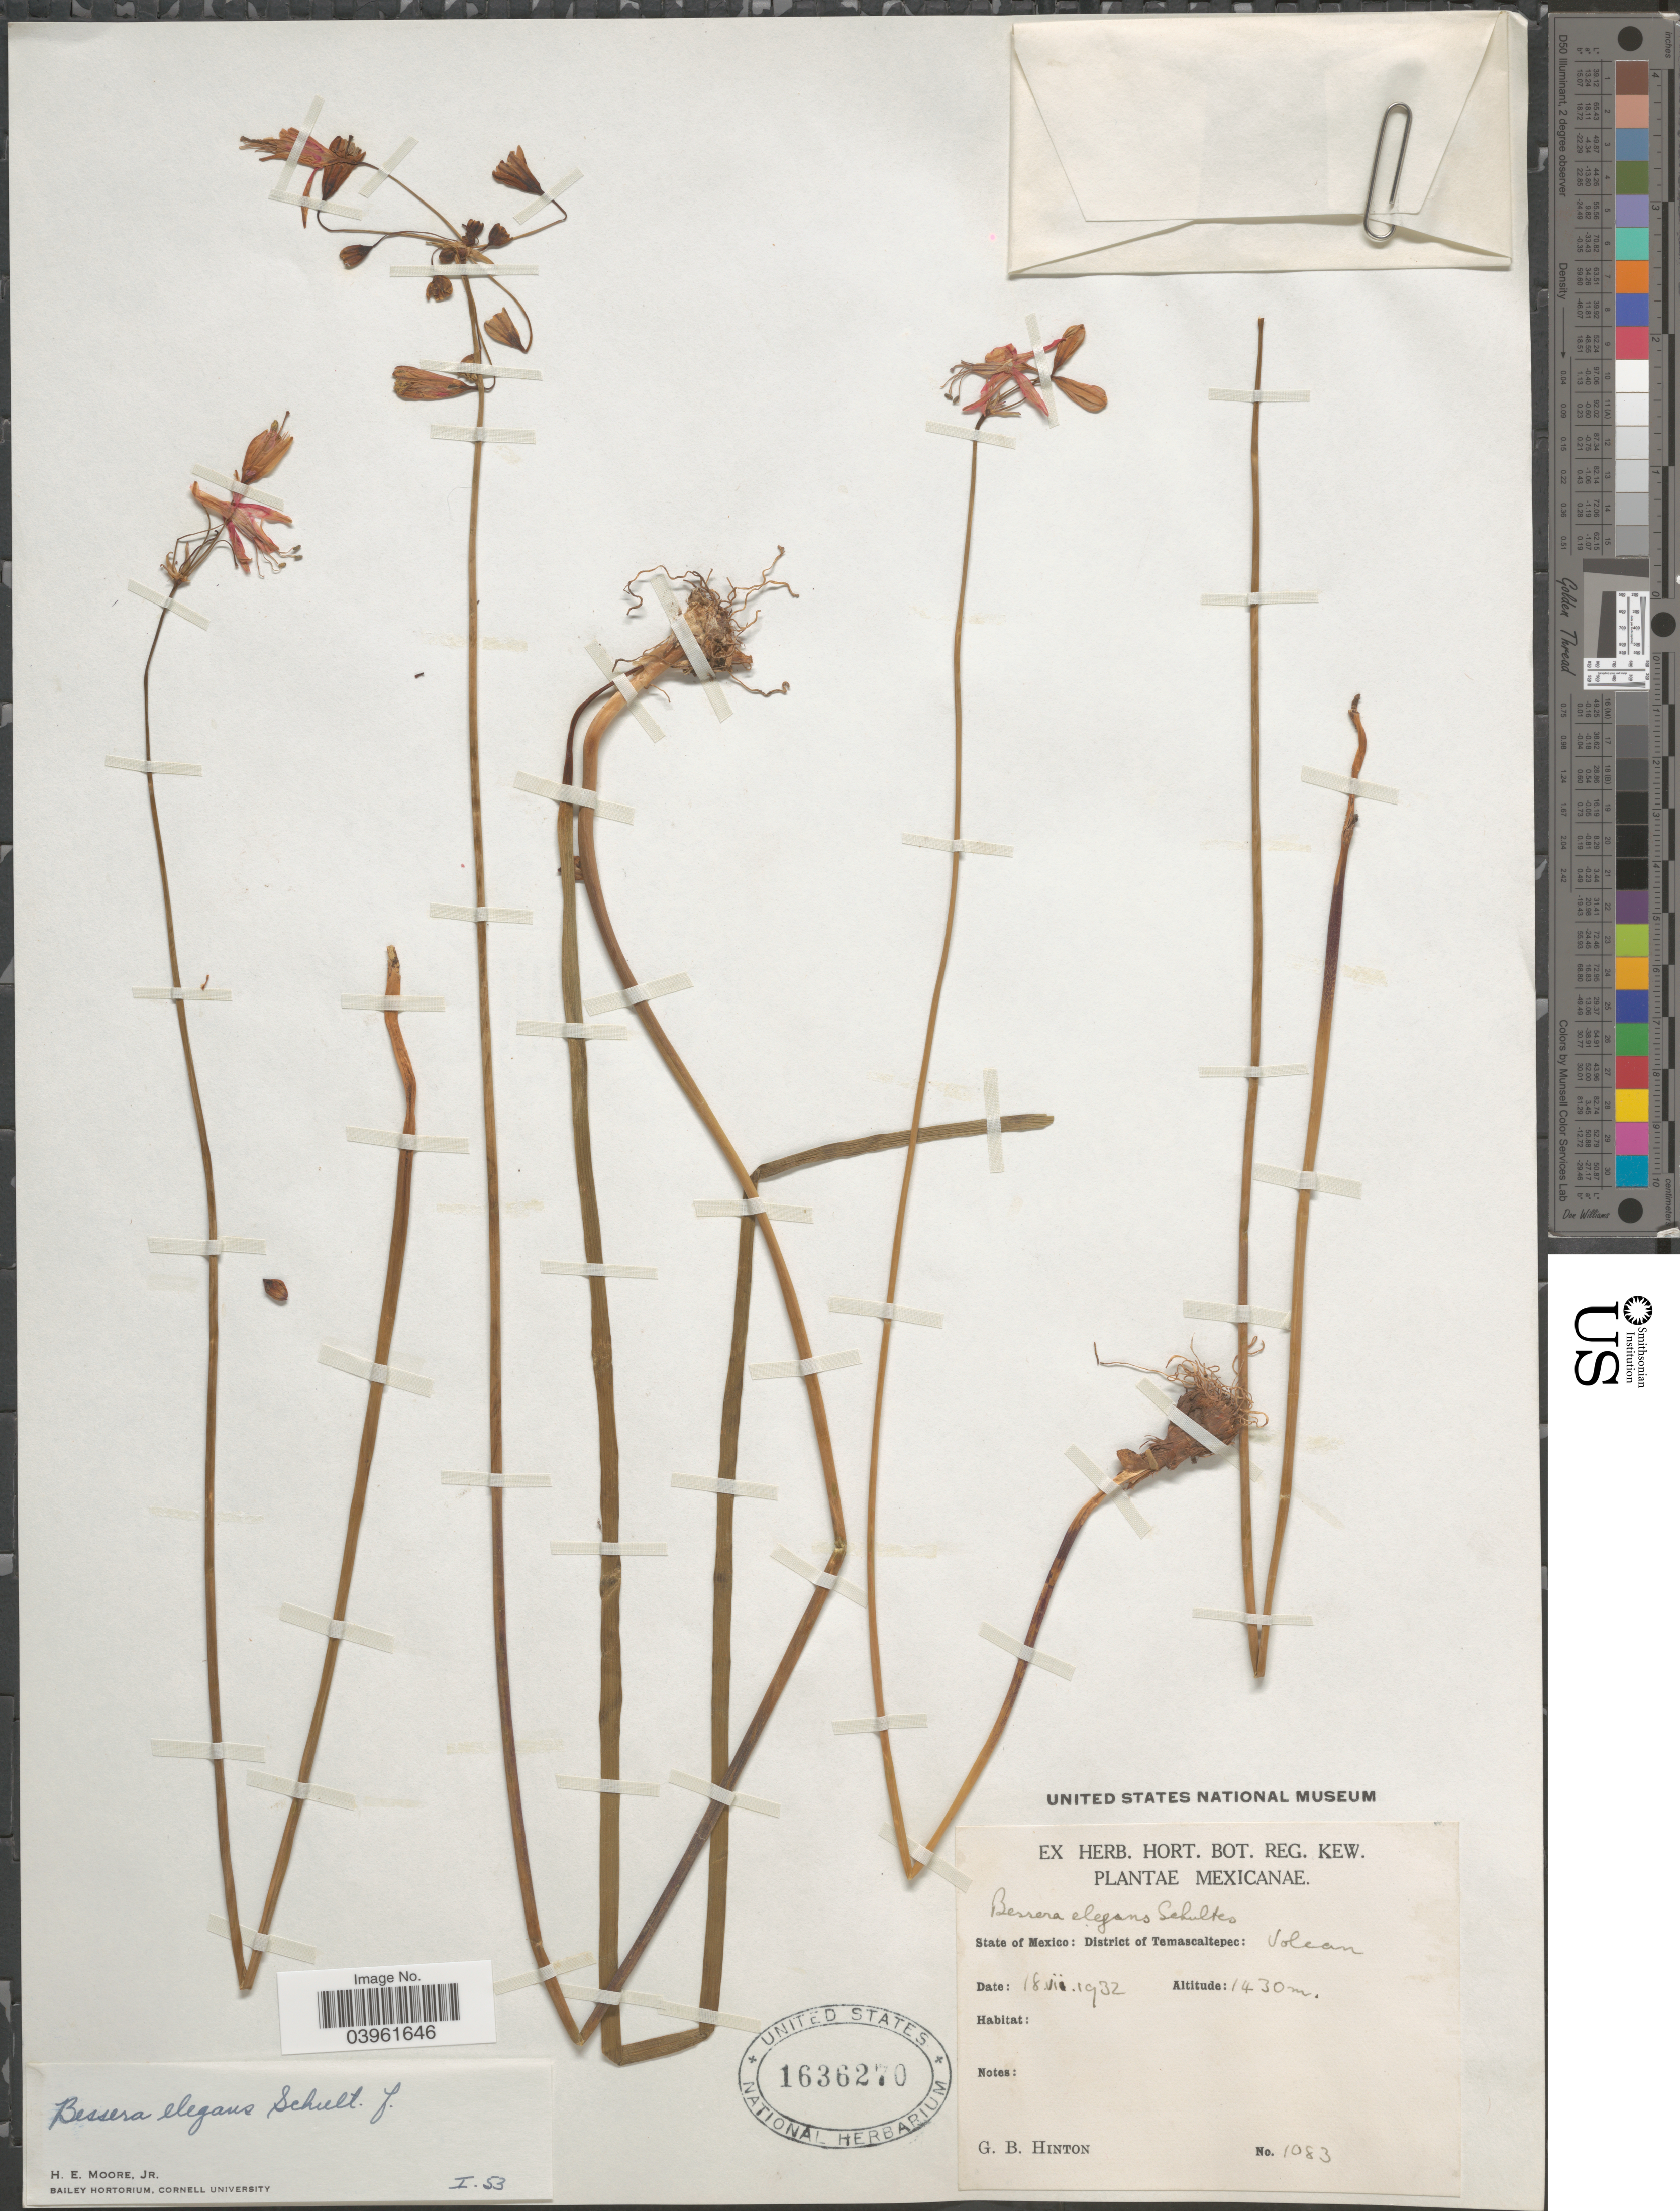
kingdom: Plantae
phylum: Tracheophyta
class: Liliopsida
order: Asparagales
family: Asparagaceae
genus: Bessera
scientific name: Bessera elegans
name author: Schult. f.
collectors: G. B. Hinton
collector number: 1083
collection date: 1932-07-18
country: Mexico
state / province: México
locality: District of Temascaltepec: Volcan.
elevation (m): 1430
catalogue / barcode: US 1636270